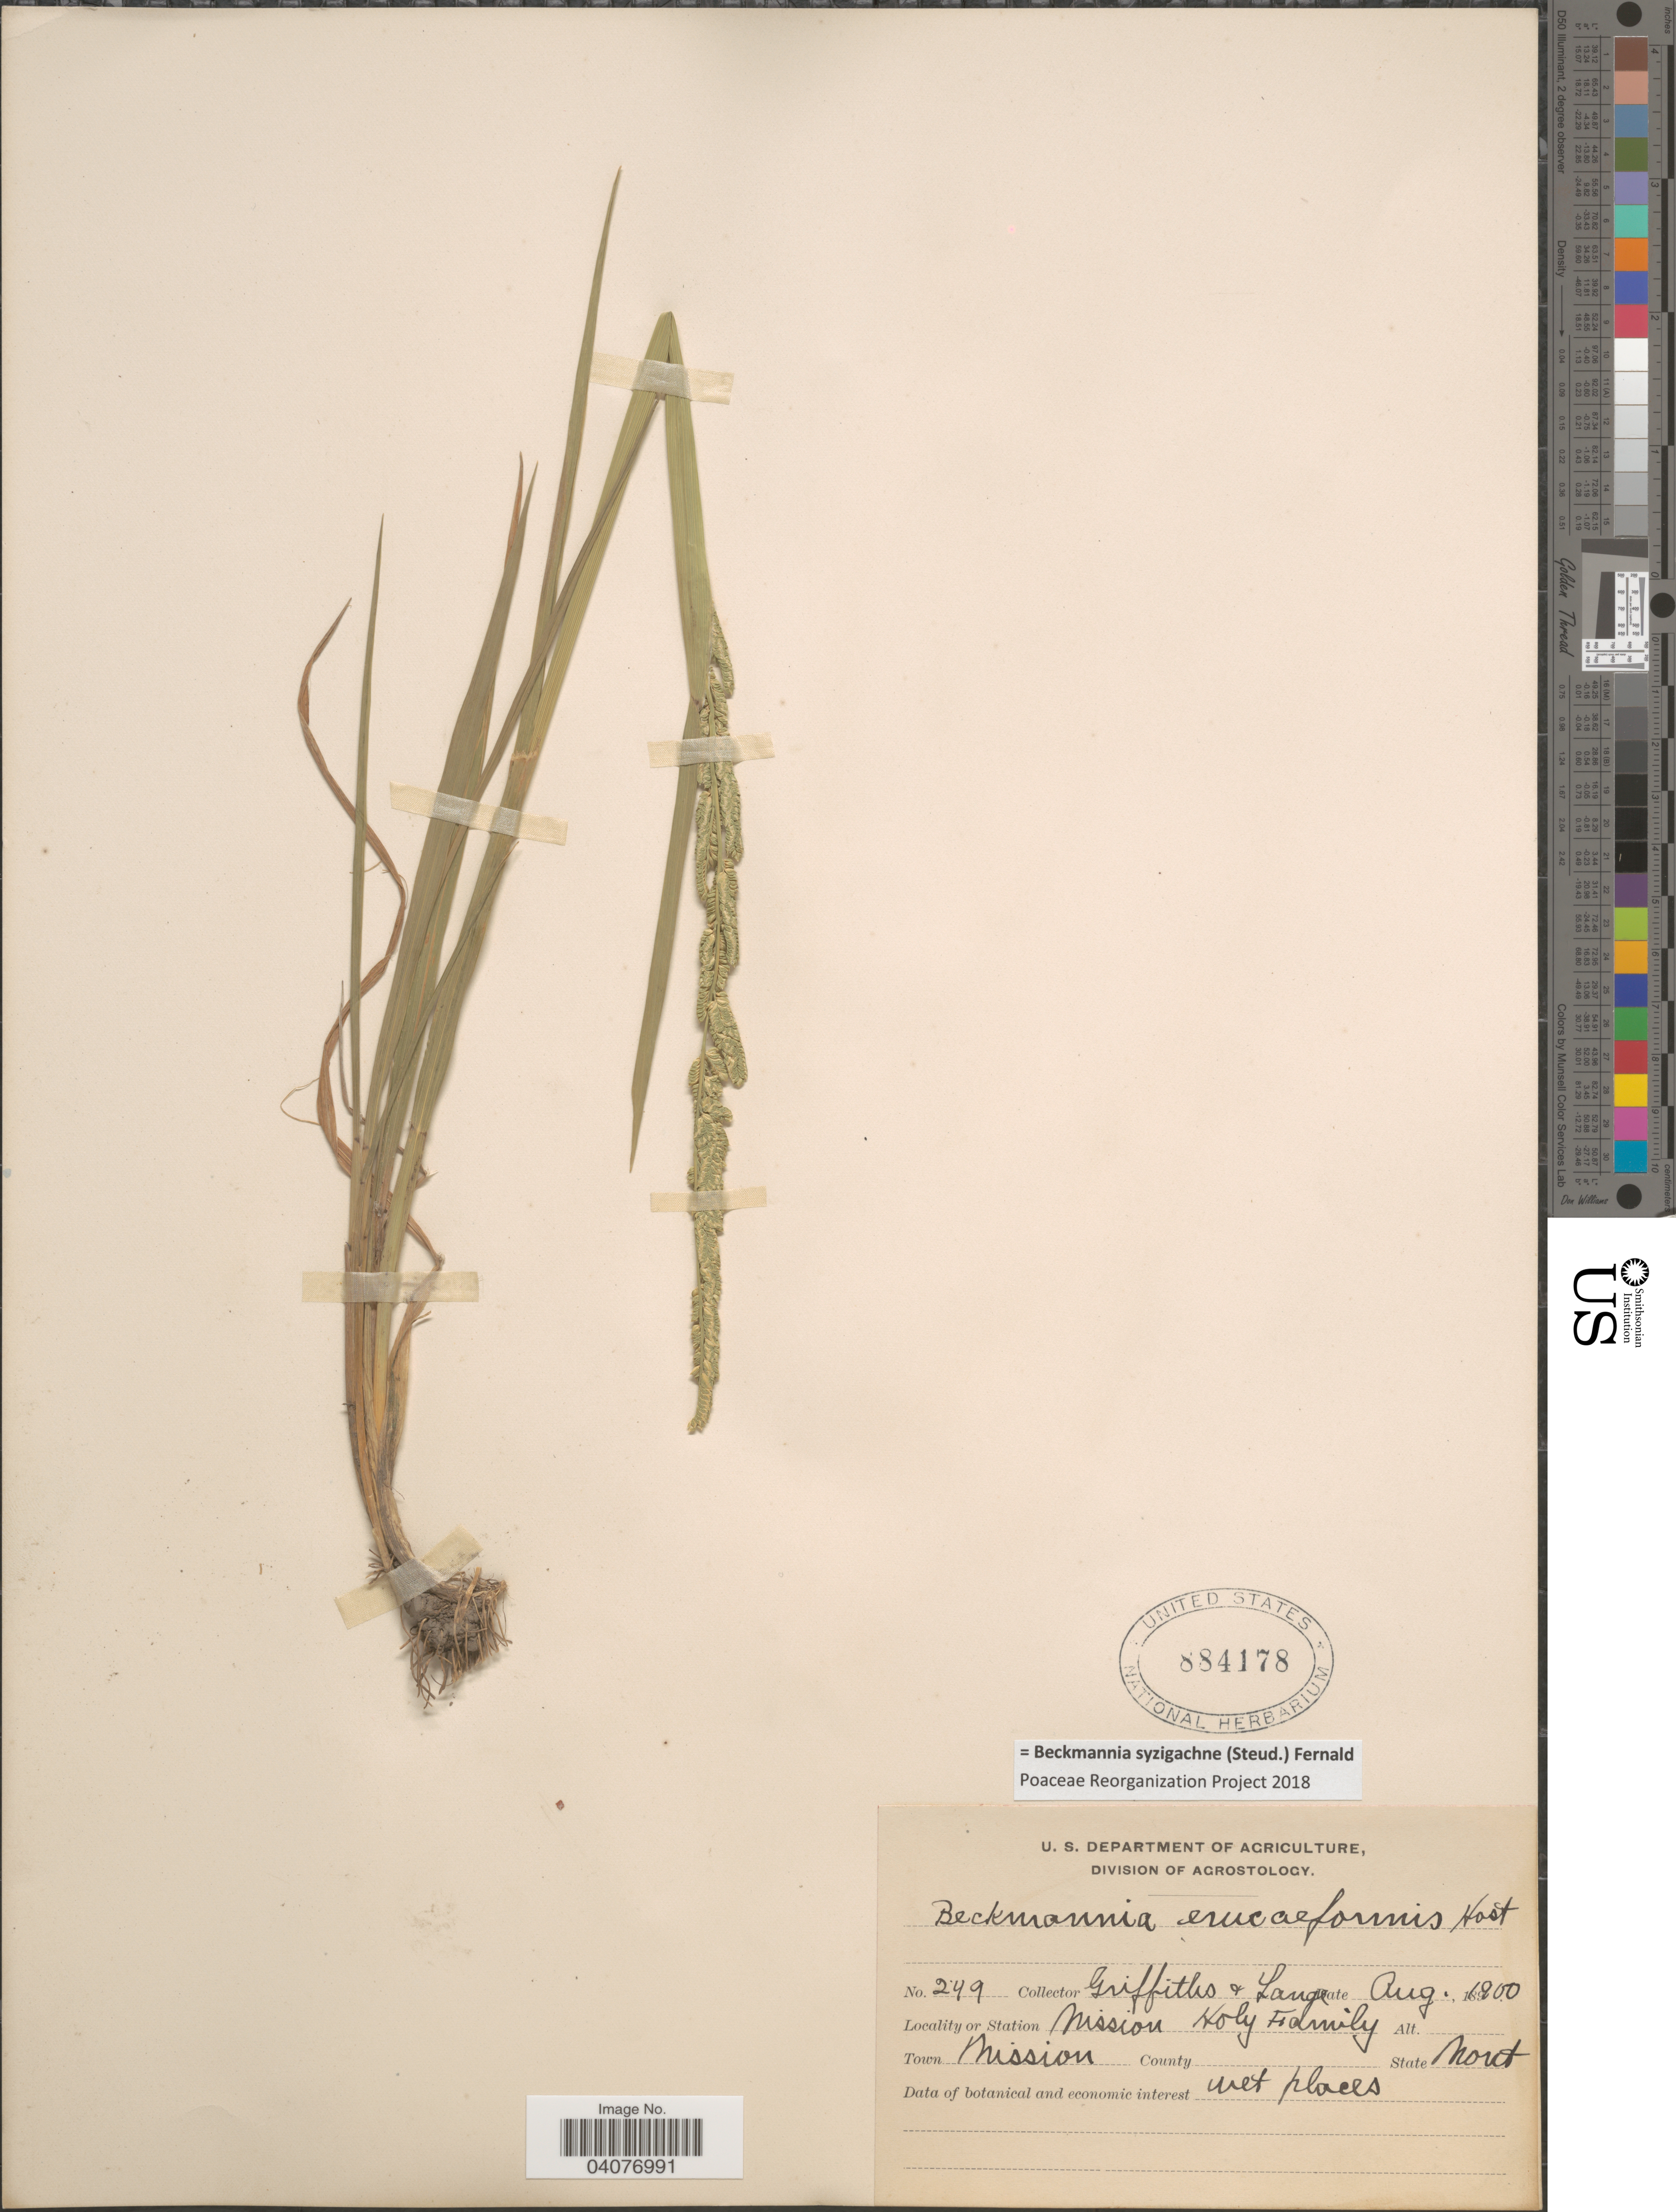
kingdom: Plantae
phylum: Tracheophyta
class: Liliopsida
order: Poales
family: Poaceae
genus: Beckmannia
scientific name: Beckmannia syzigachne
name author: (Steud.) Fernald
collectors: -- Griffiths & -- Lange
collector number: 249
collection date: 1900-08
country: United States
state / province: Montana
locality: Mission Holy family. Town Mission.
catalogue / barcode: US 884178